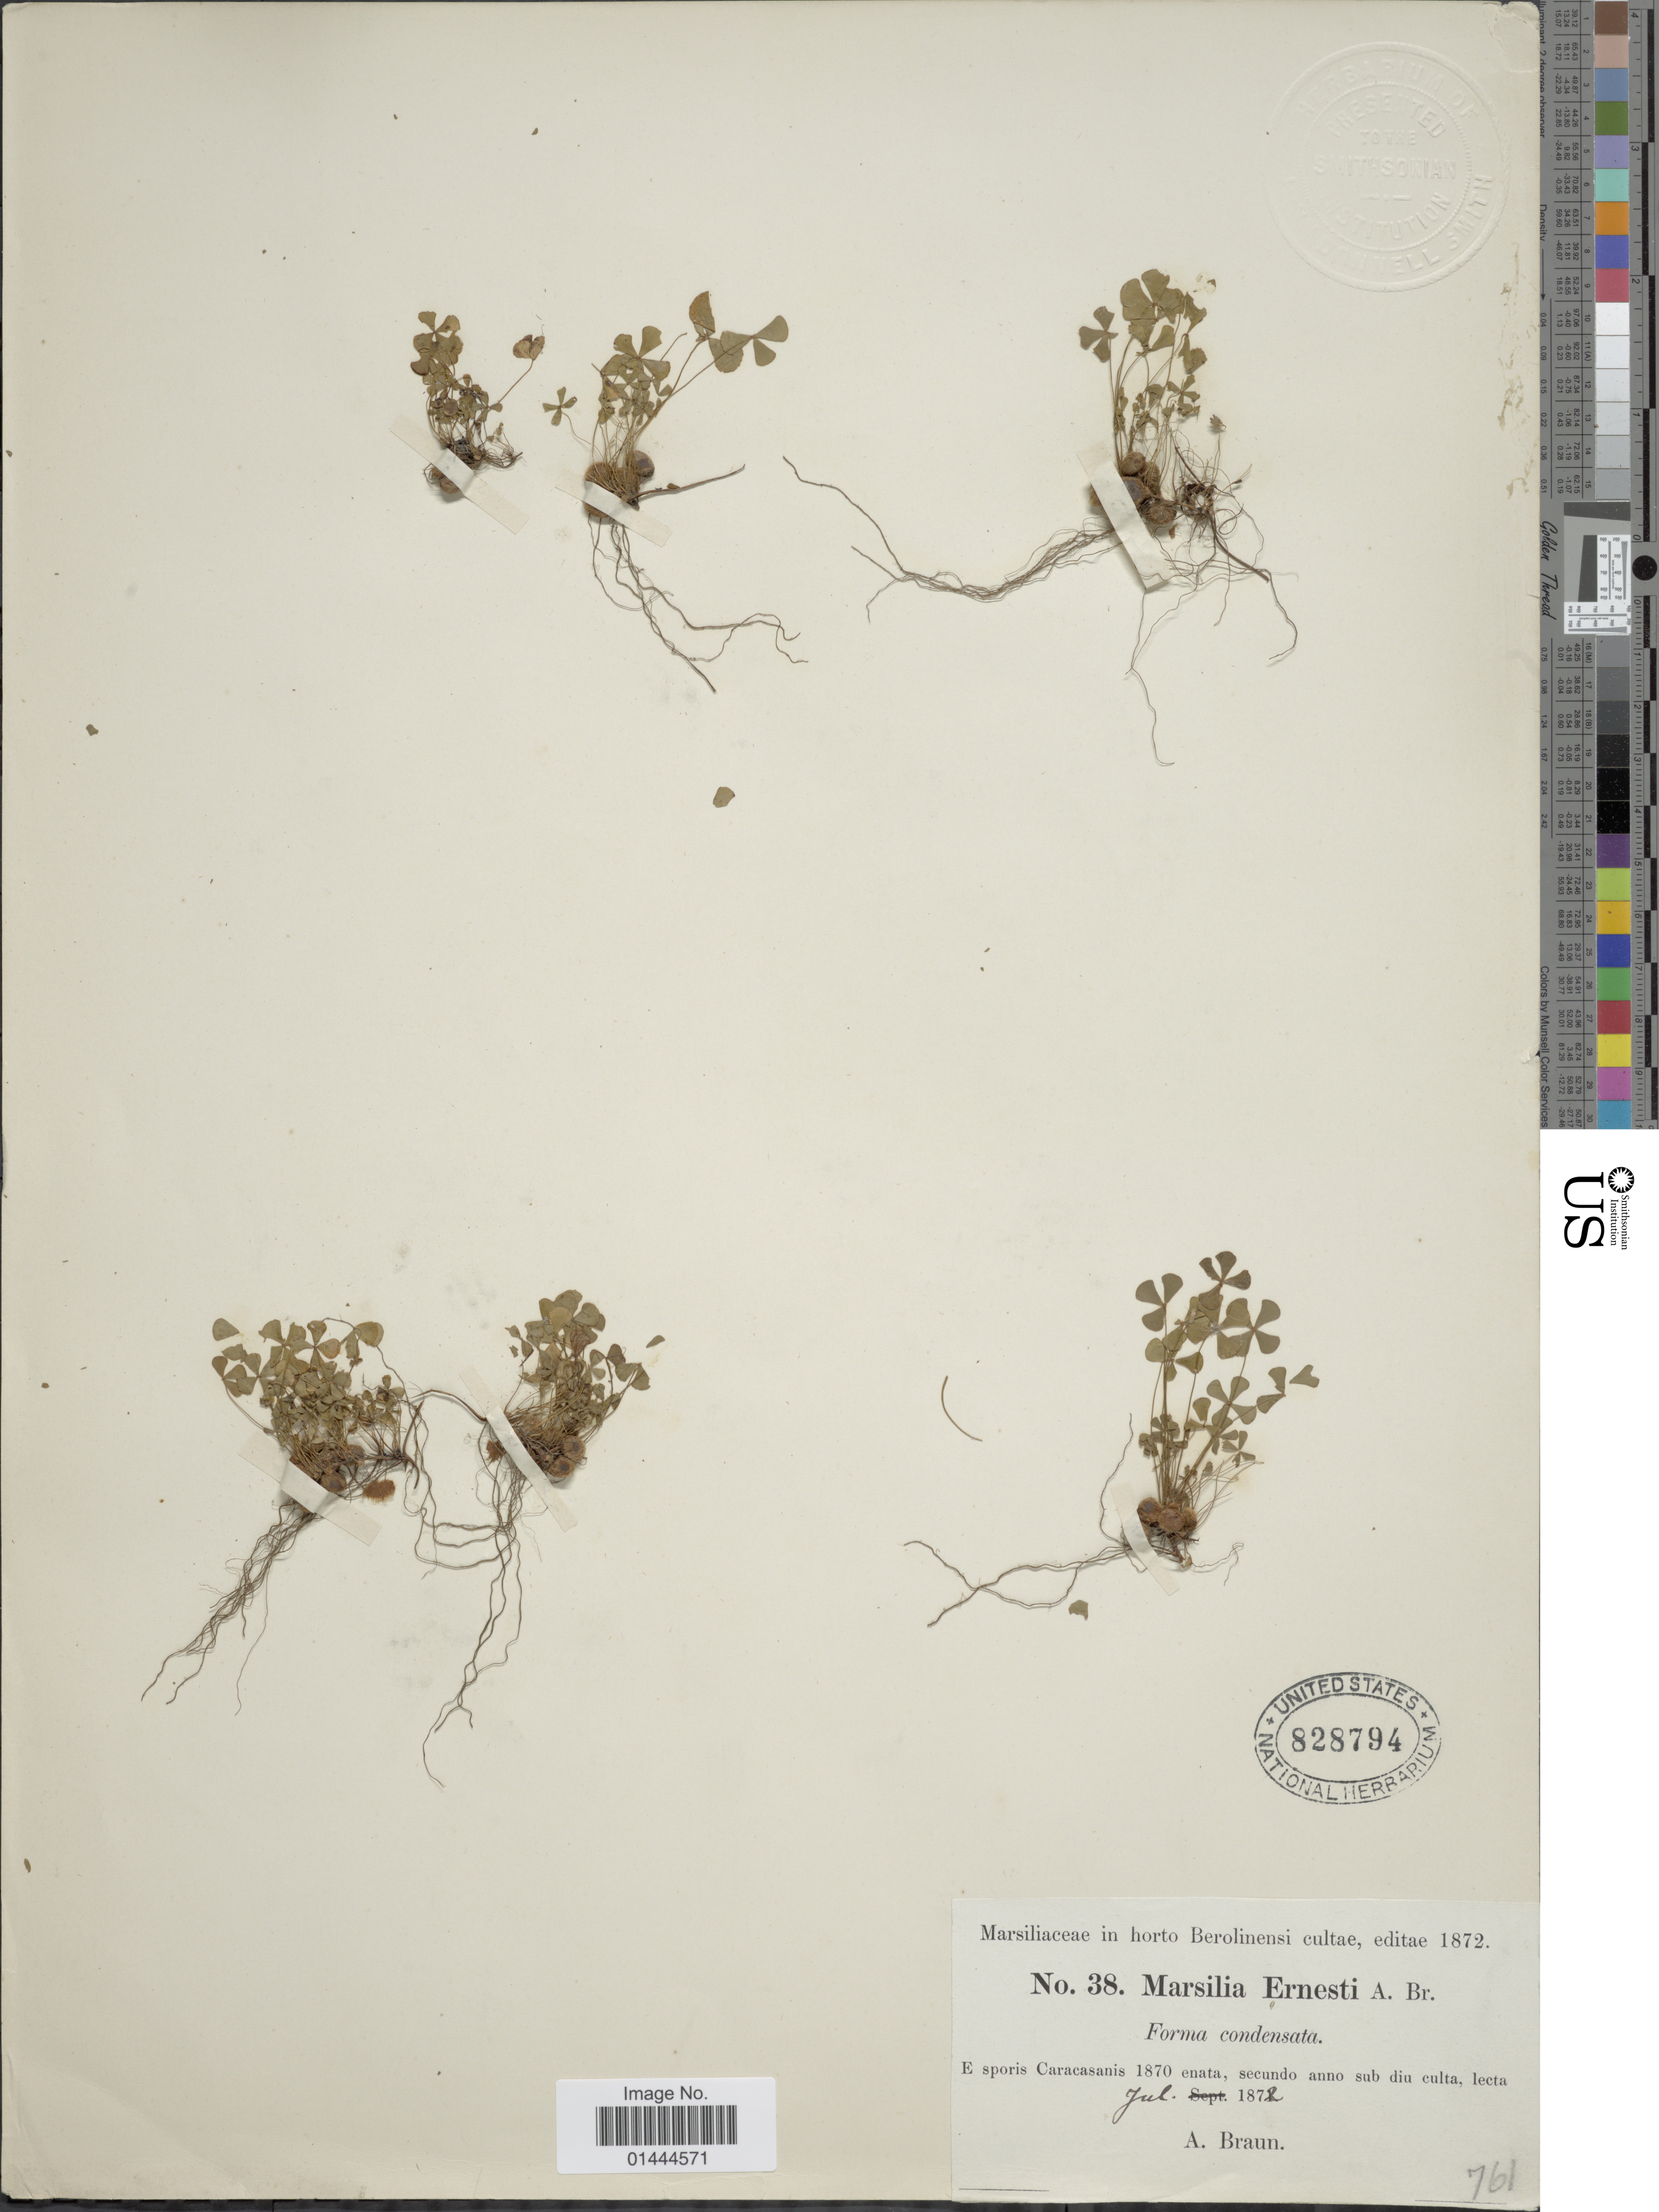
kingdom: Plantae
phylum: Tracheophyta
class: Polypodiopsida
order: Salviniales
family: Marsileaceae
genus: Marsilea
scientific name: Marsilea ernestii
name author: A. Braun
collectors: A. Braun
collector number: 38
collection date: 1872-07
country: Germany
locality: In horto Berolinensi cultae.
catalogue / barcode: US 828794